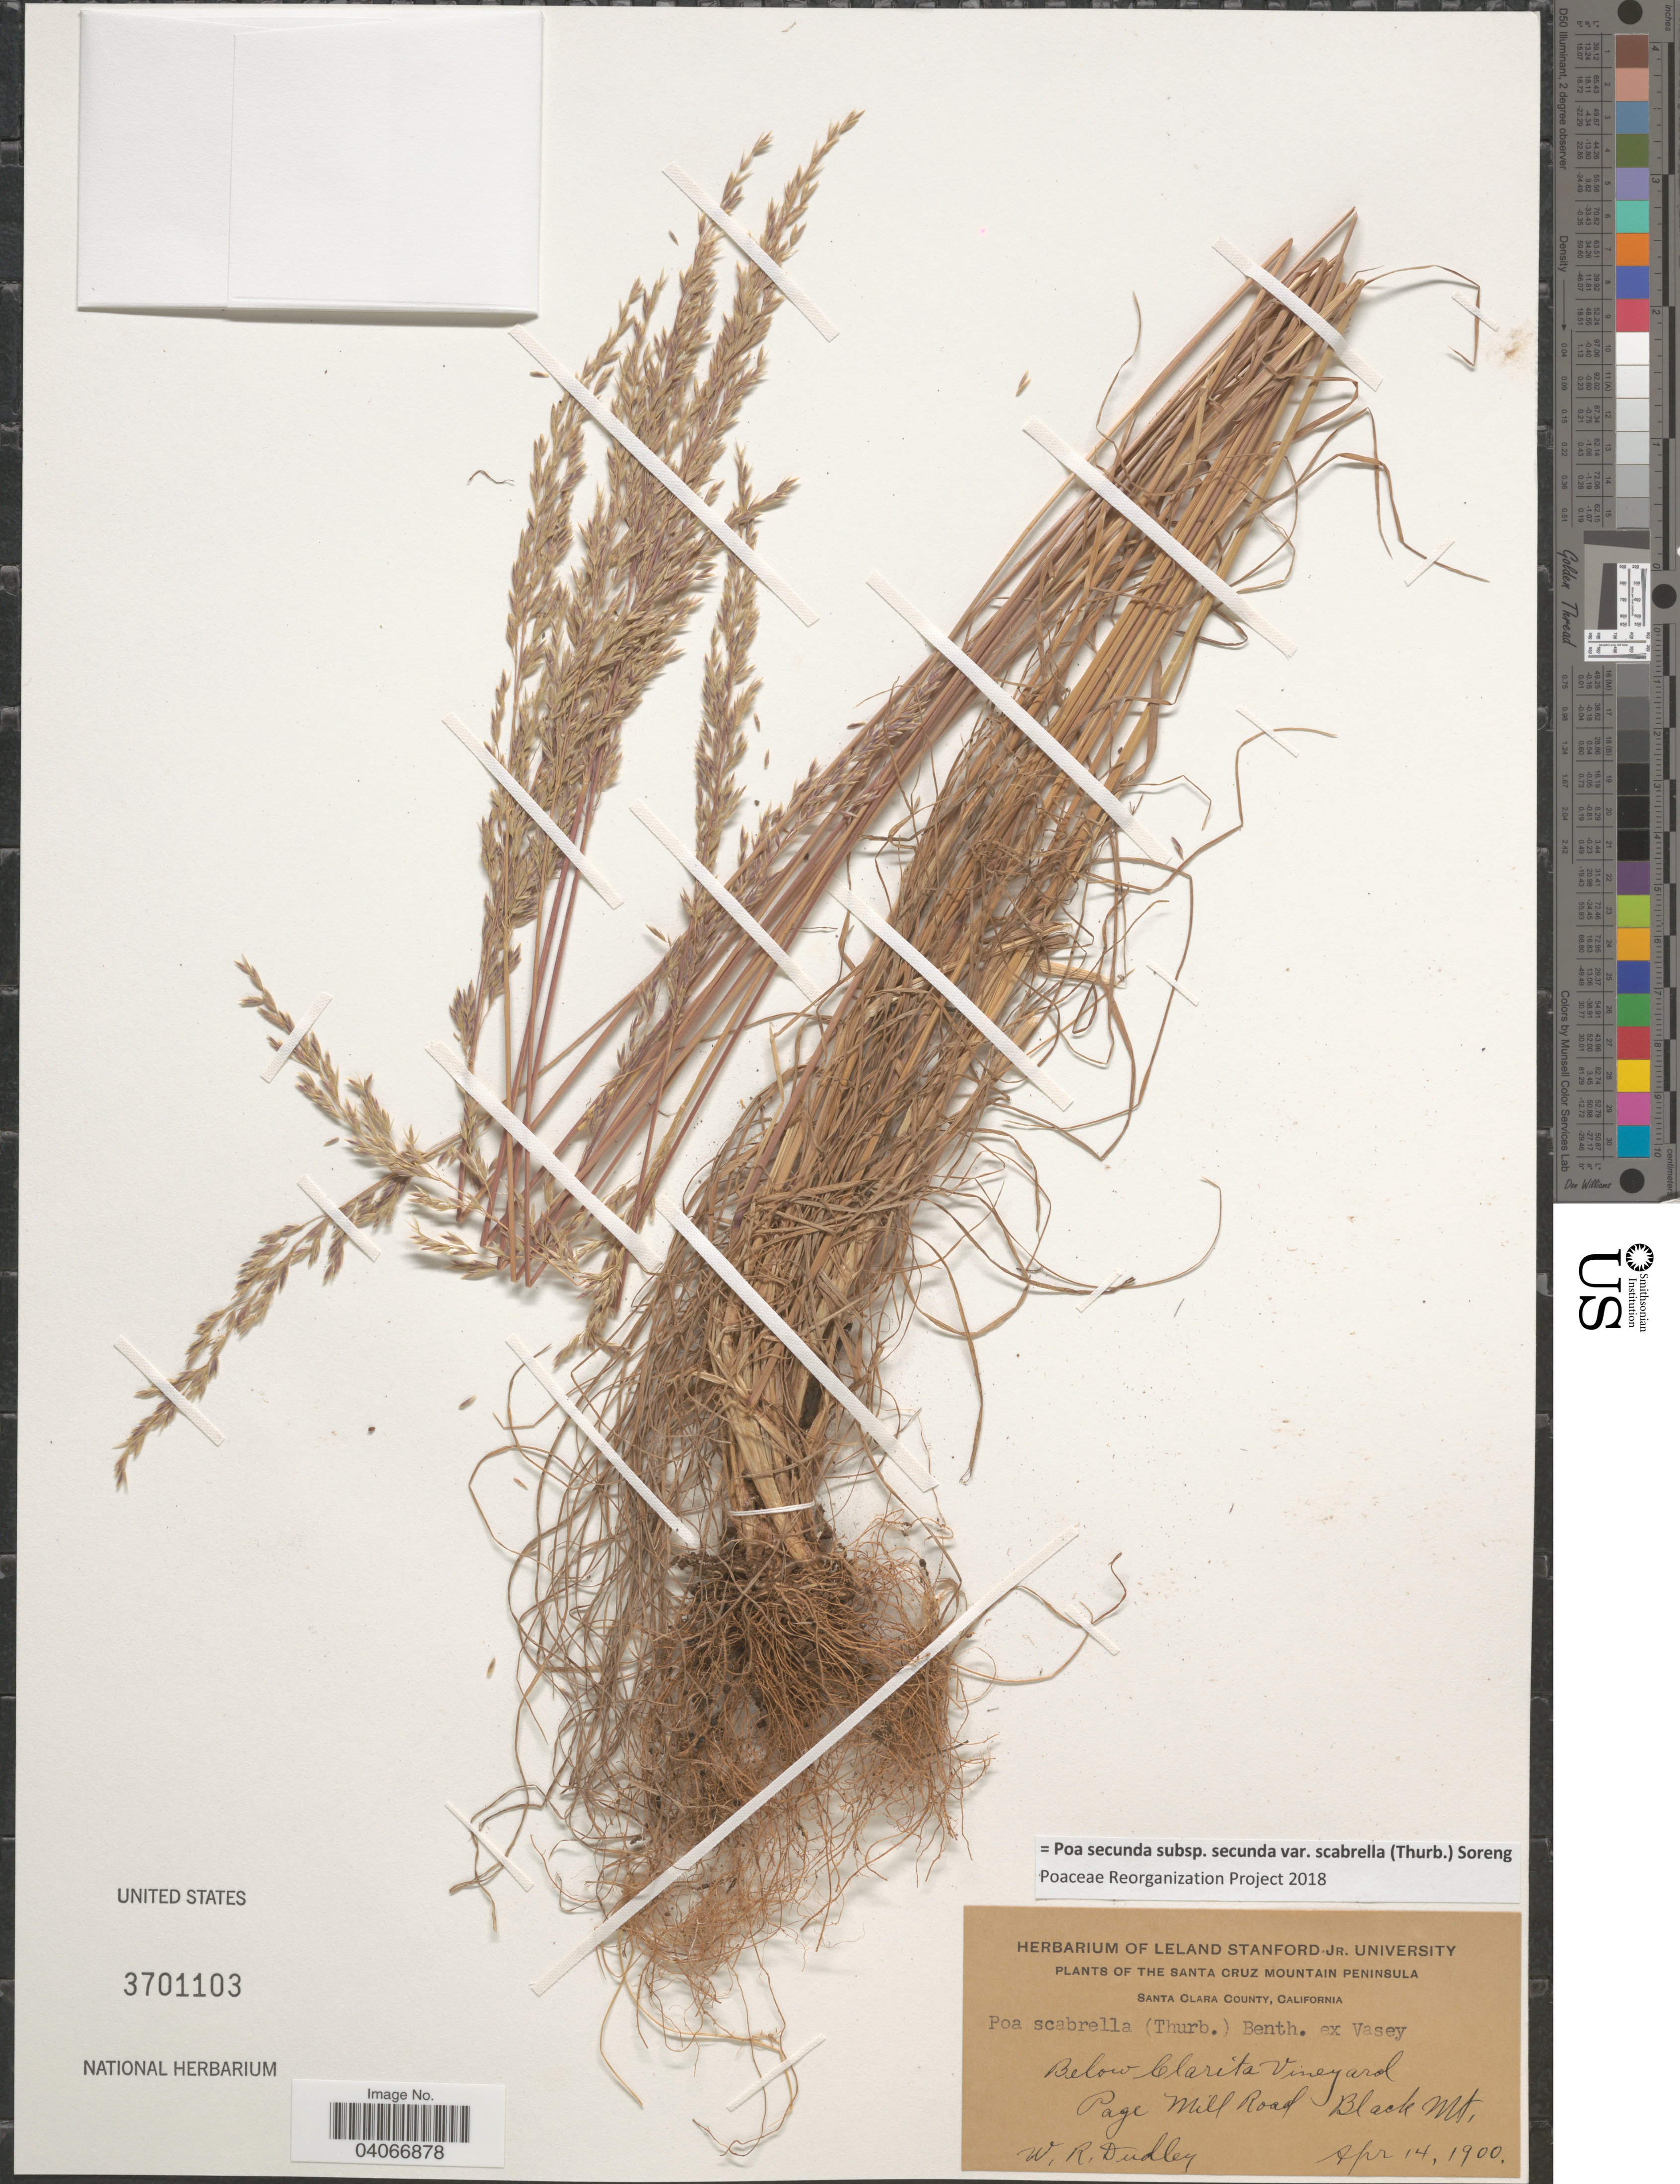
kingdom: Plantae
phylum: Tracheophyta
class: Liliopsida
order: Poales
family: Poaceae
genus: Poa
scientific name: Poa secunda subsp. secunda var. scabrella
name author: (Thurb.) Soreng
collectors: W. Dudley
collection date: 1900-04-14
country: United States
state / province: California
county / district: Santa Clara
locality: The Santa Cruz Mountain Peninsula. Santa Clara County. Below Clarita Vineyard. Page Mill Road. Black Mt.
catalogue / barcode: US 3701103